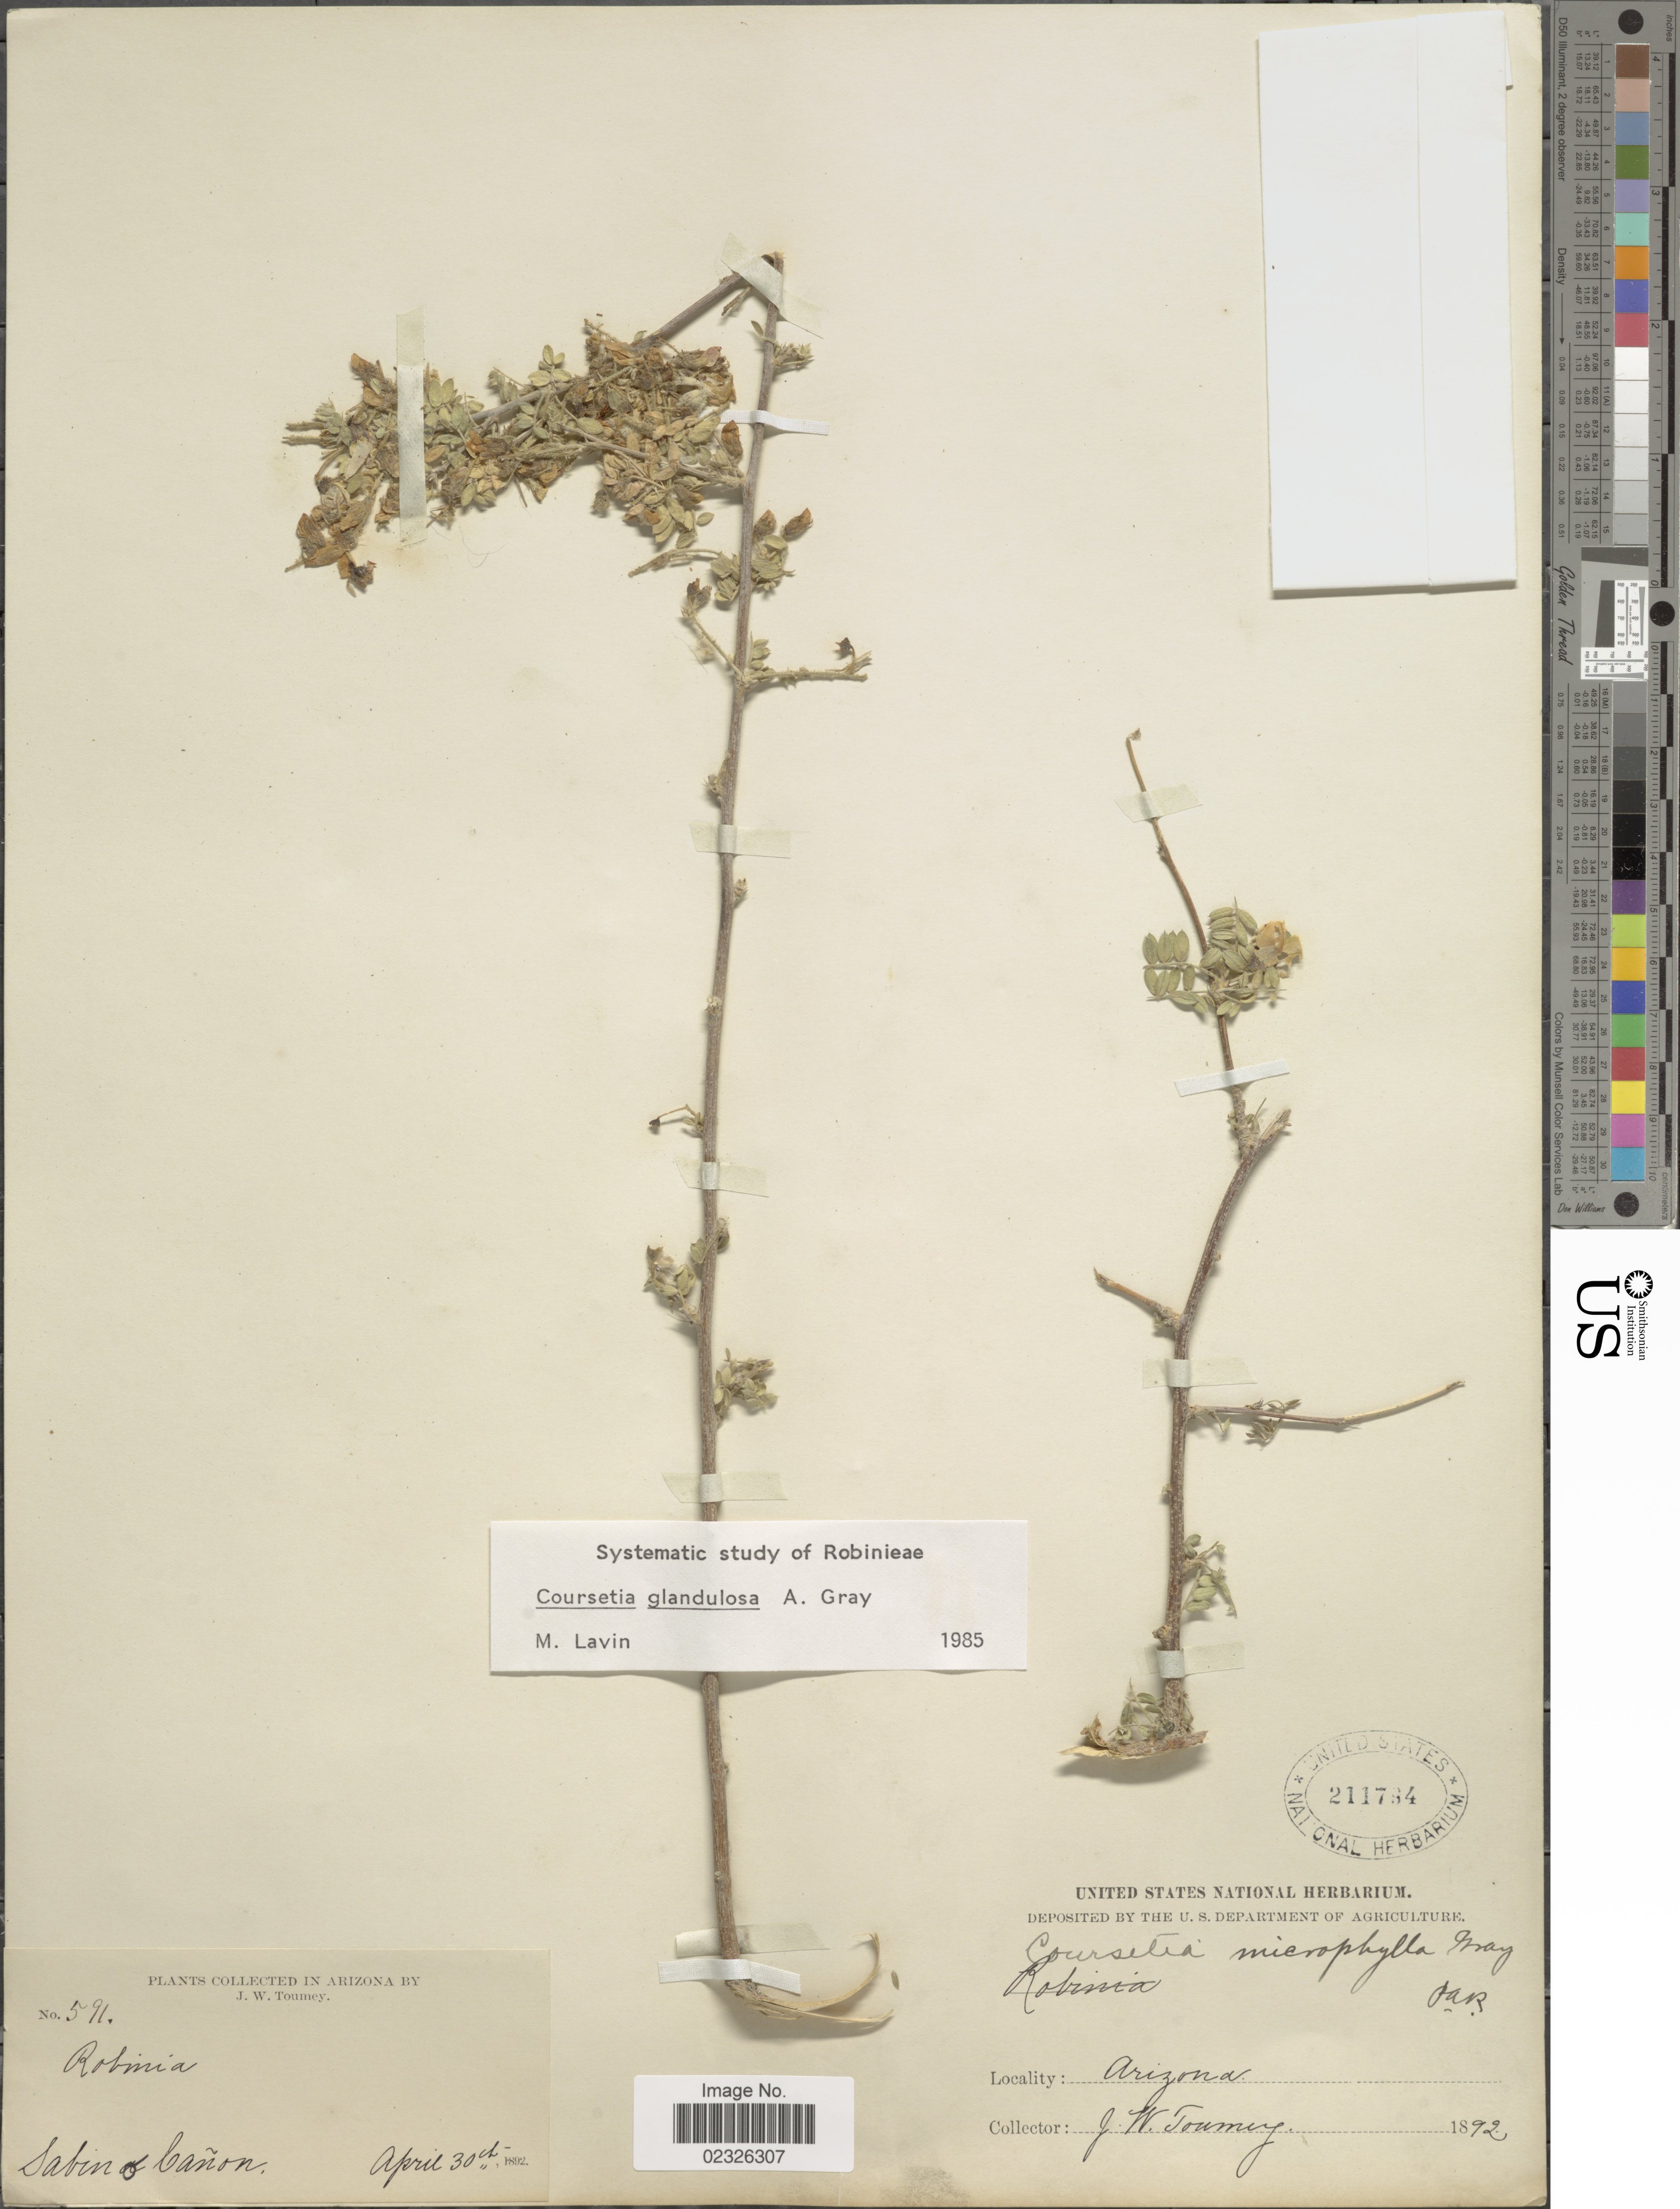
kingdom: Plantae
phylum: Tracheophyta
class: Magnoliopsida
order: Fabales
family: Fabaceae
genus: Coursetia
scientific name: Coursetia glandulosa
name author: A. Gray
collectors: J. W. Toumey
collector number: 591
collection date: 1892-04-30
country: United States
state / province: Arizona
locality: Sabino Canon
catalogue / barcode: US 211784